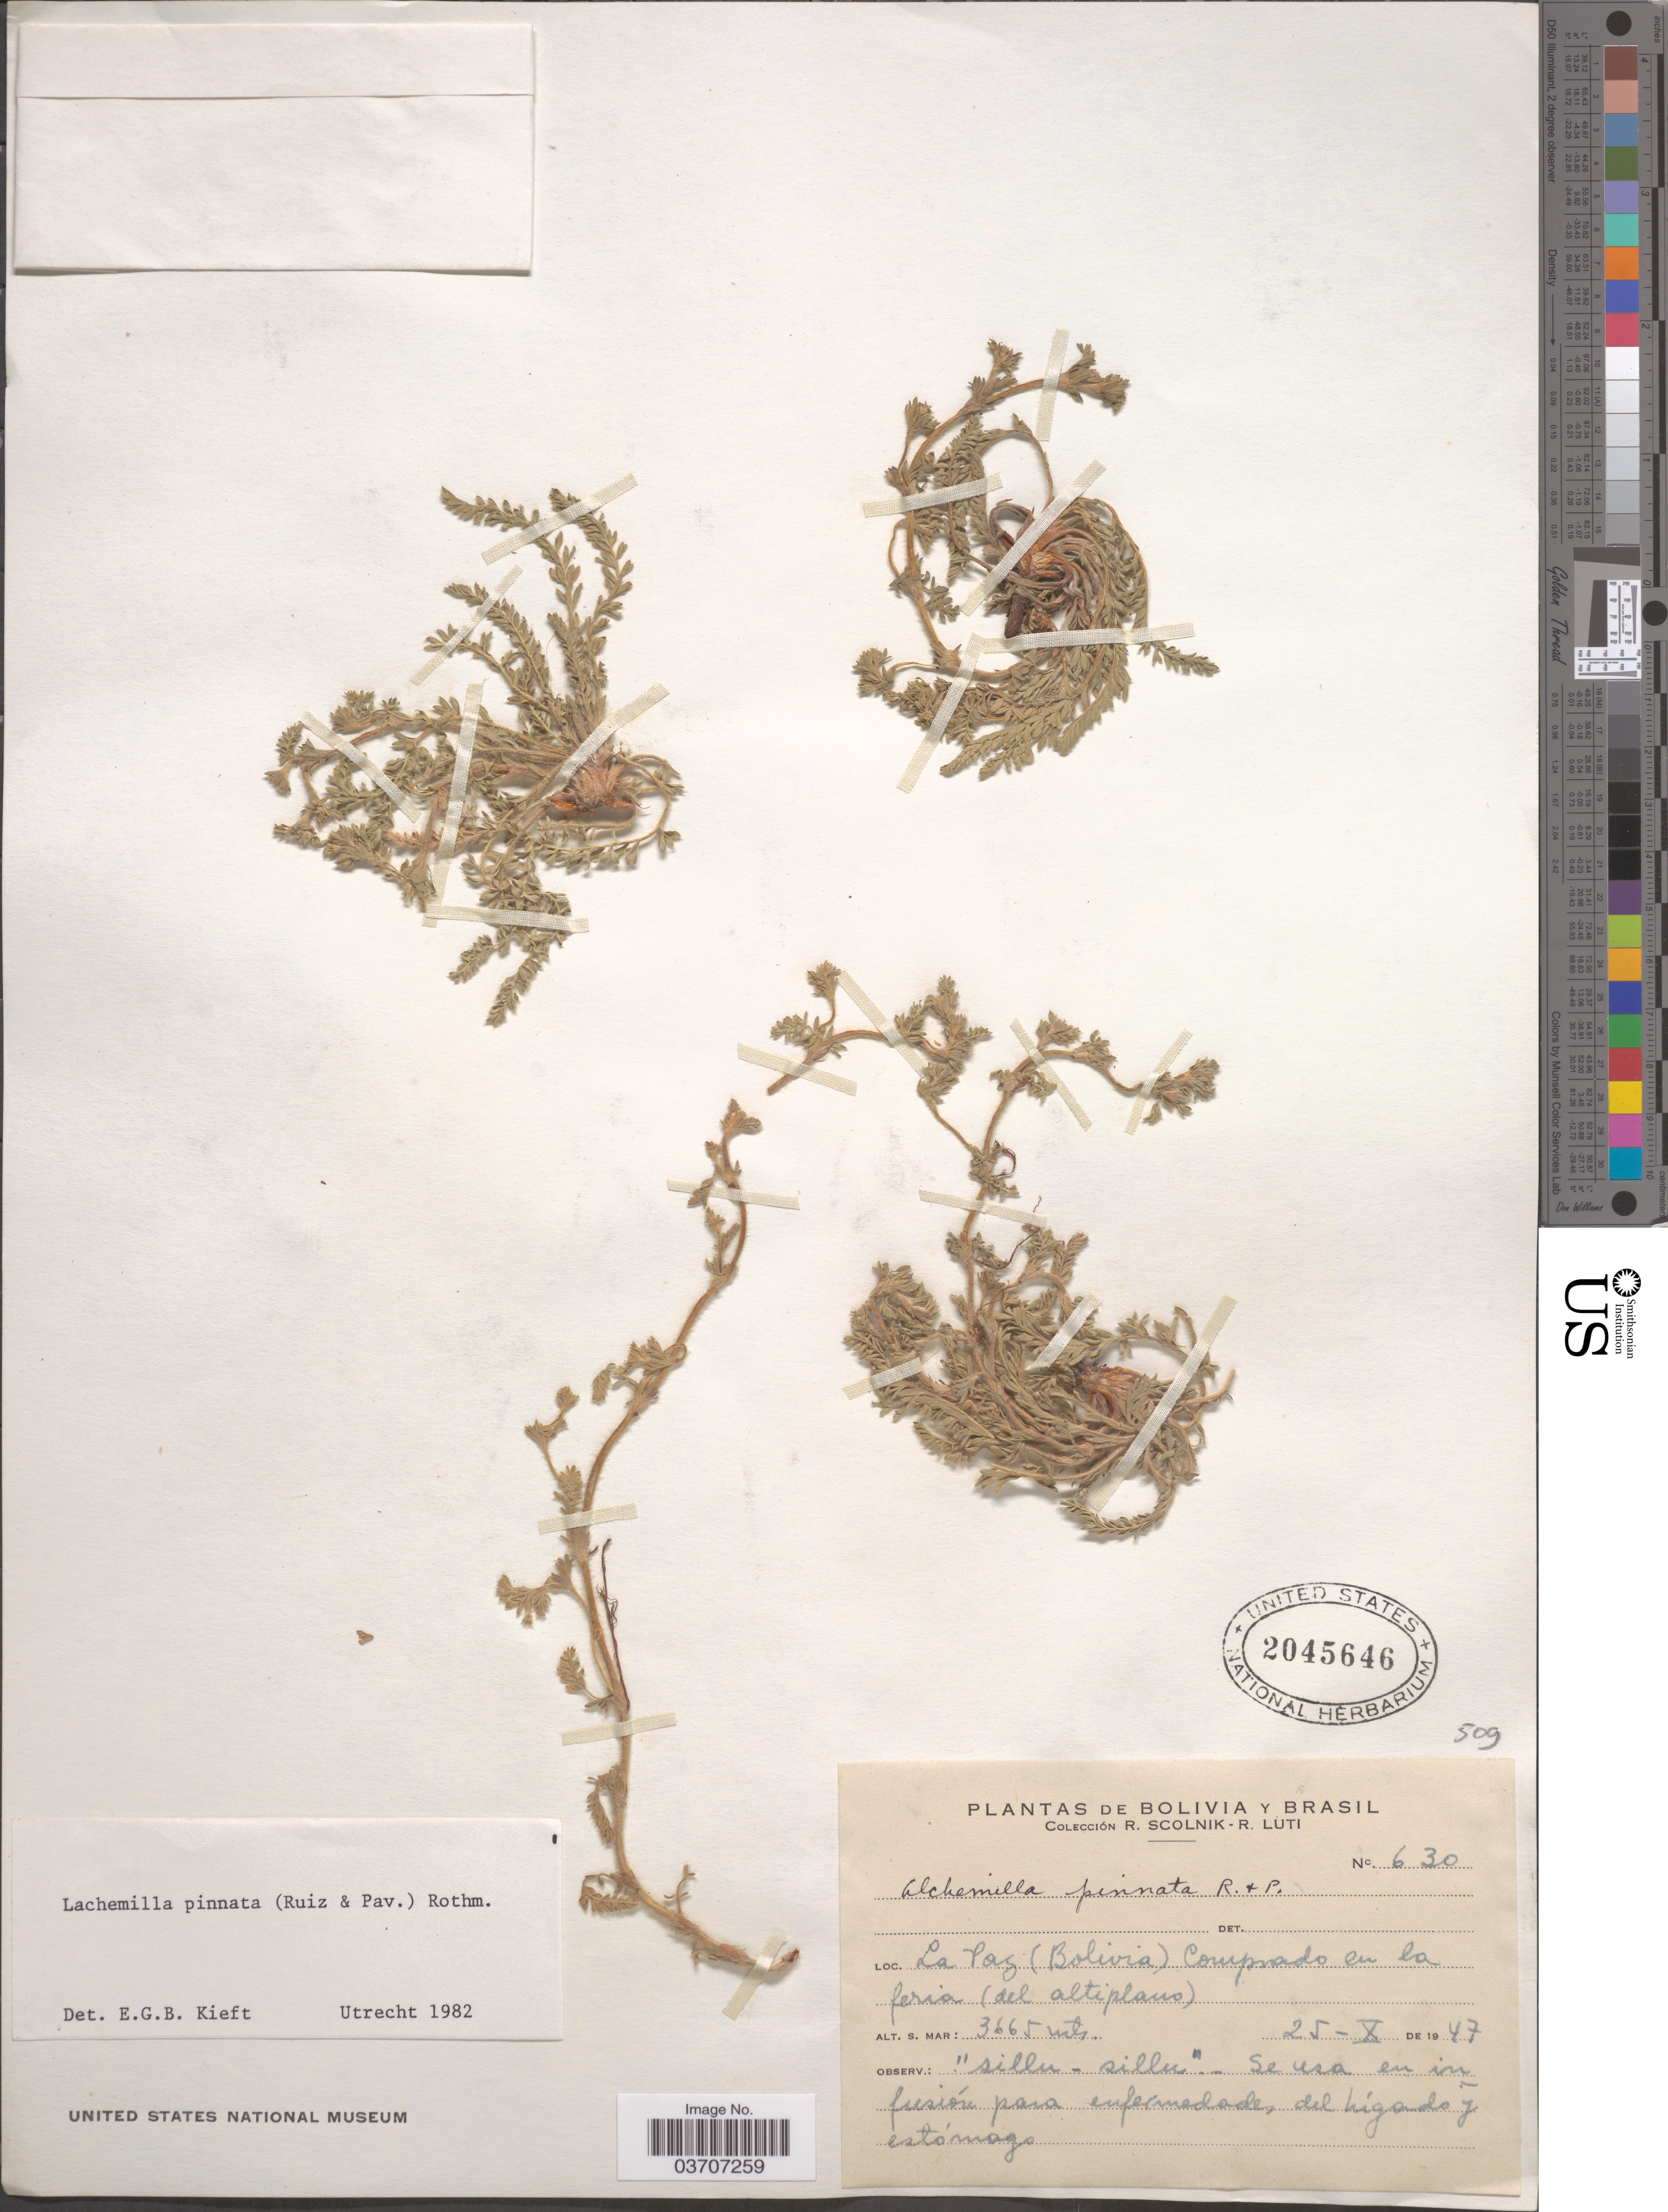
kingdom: Plantae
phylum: Tracheophyta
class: Magnoliopsida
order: Rosales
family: Rosaceae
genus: Lachemilla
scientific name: Lachemilla pinnata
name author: (Ruiz & Pav.) Rothm.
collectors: R. Scolnik & R. Luti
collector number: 630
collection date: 1947-10-25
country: Bolivia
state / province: La Paz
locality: Comprado en la feria (del altiplano).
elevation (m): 3665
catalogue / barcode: US 2045646